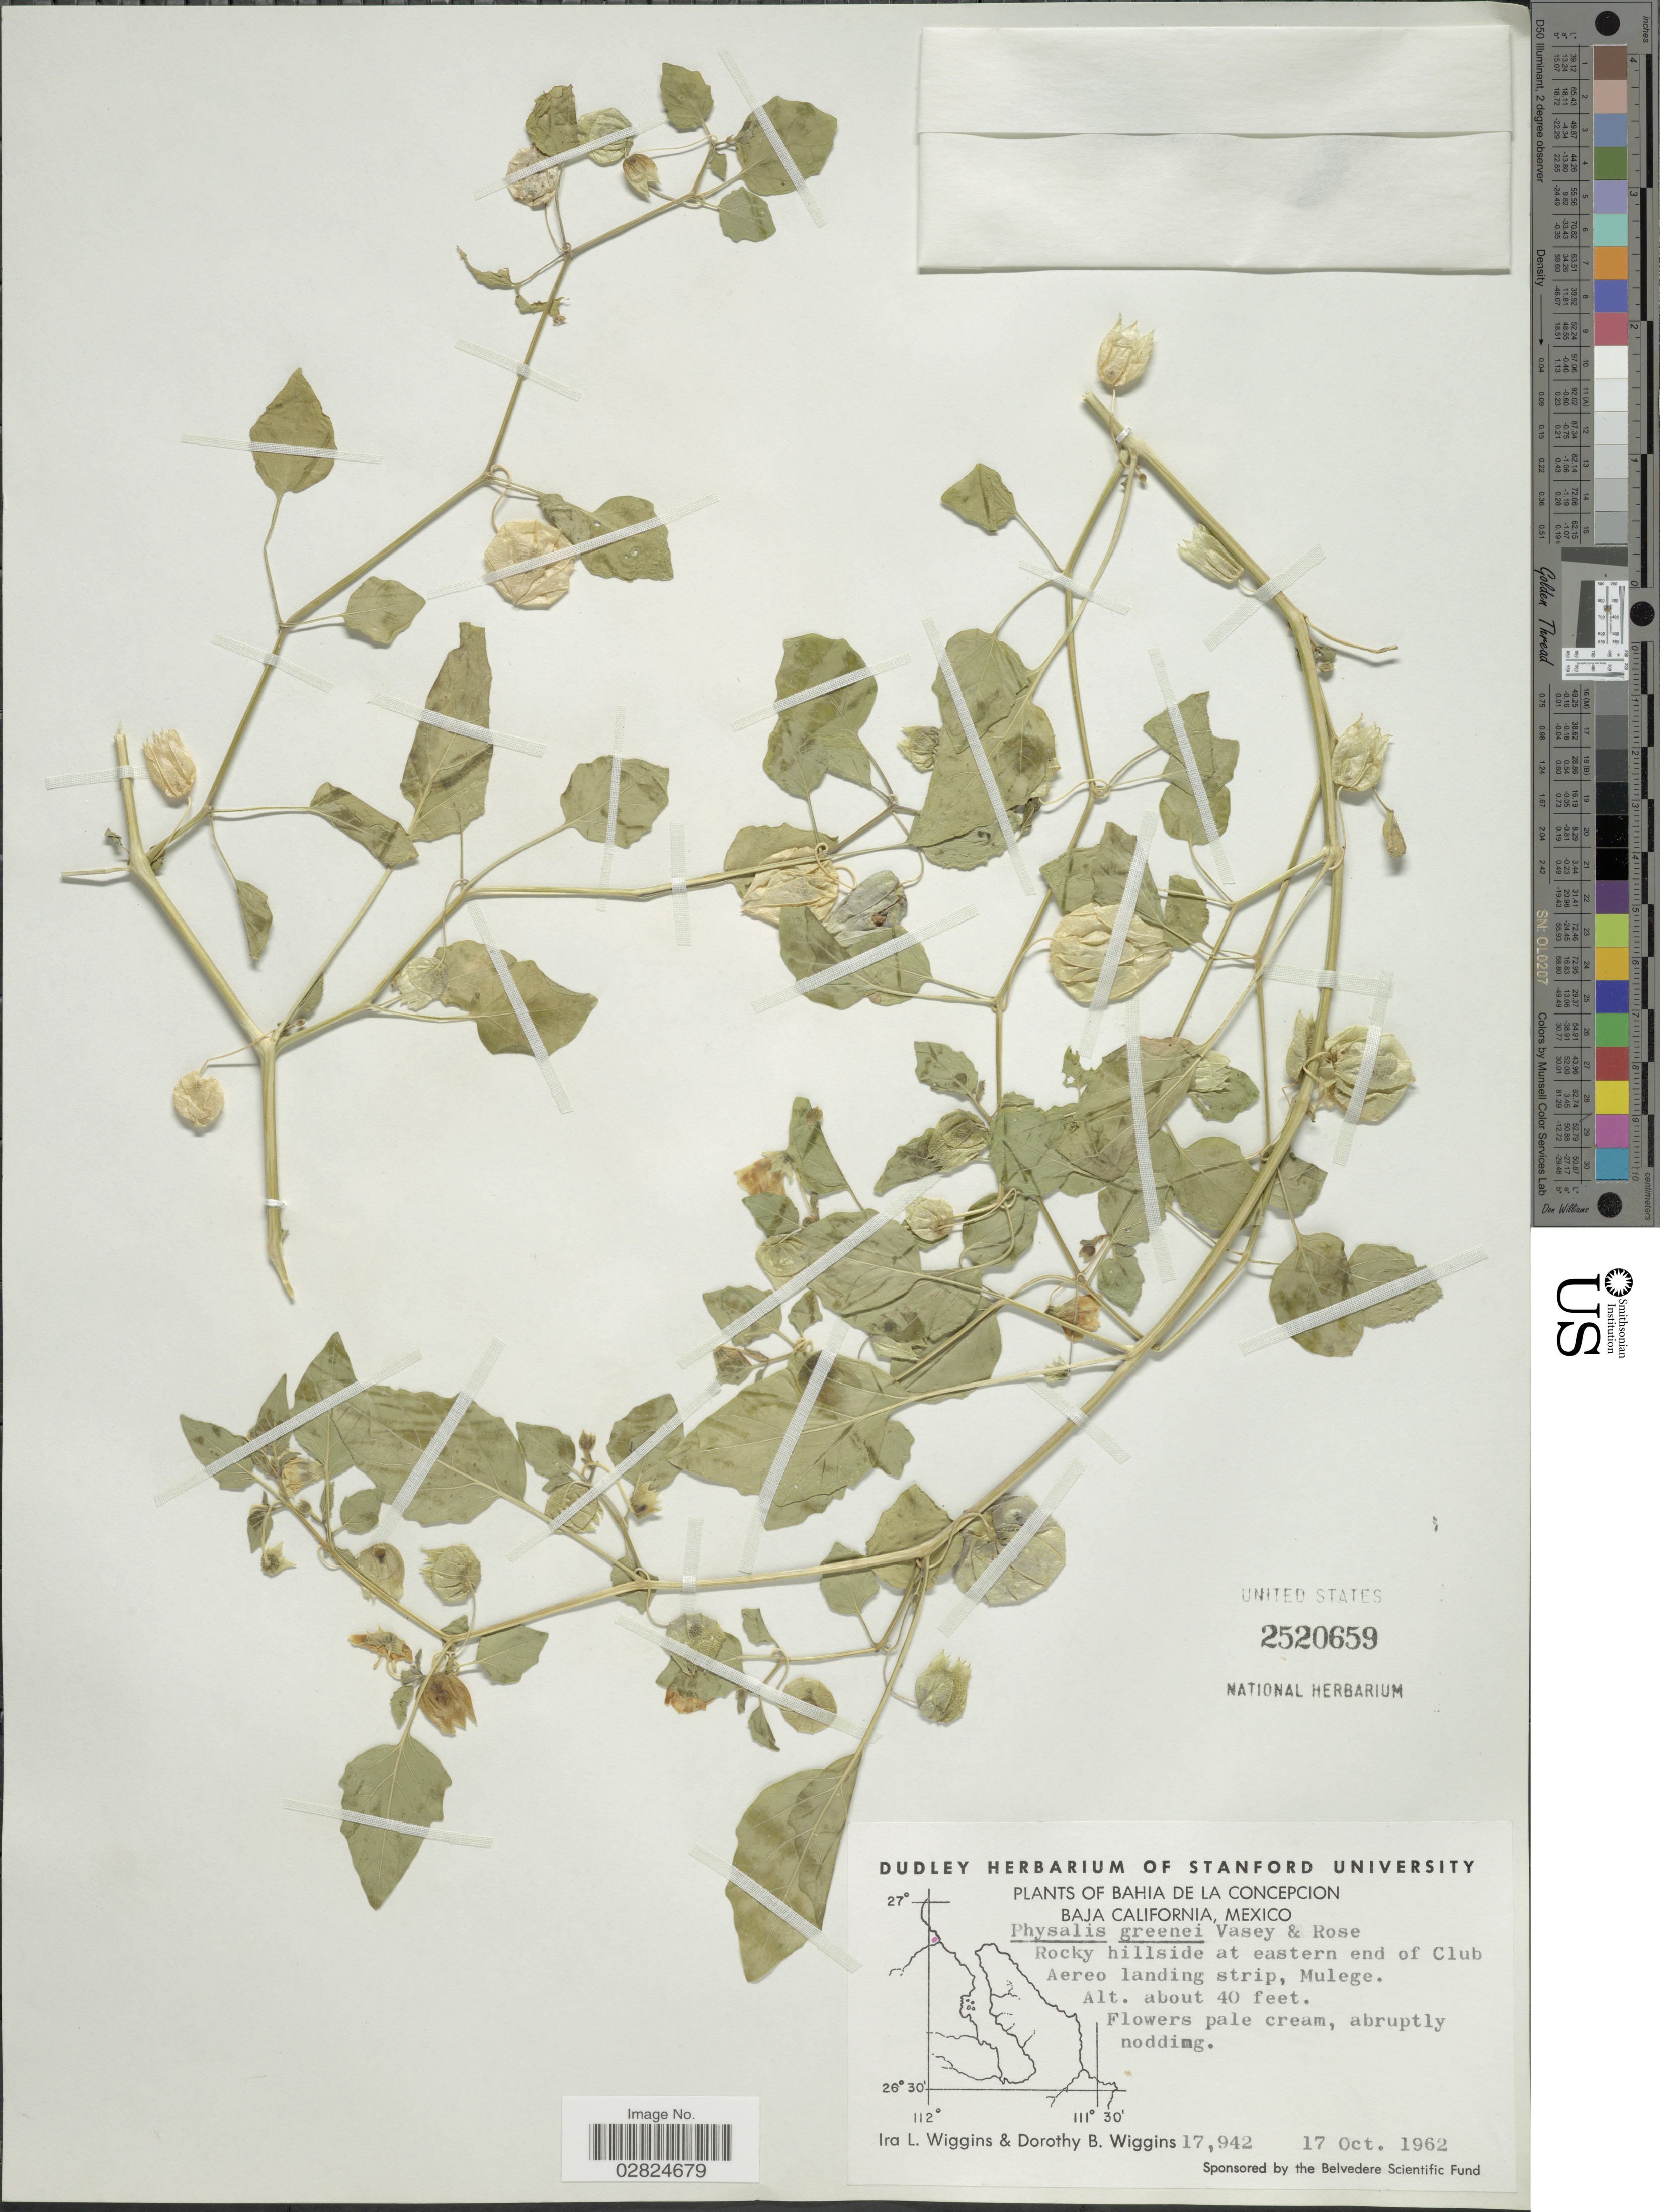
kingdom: Plantae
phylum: Tracheophyta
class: Magnoliopsida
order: Solanales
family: Solanaceae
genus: Physalis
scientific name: Physalis crassifolia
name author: Benth.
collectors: I. L. Wiggins & D. B. Wiggins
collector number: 17942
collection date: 1962-10-17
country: Mexico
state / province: Baja California Sur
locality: Bahia de La Concepcion. Rocky hillside at eastern end of Club Aereo landing strip, Mulege.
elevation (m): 12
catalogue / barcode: US 2520659